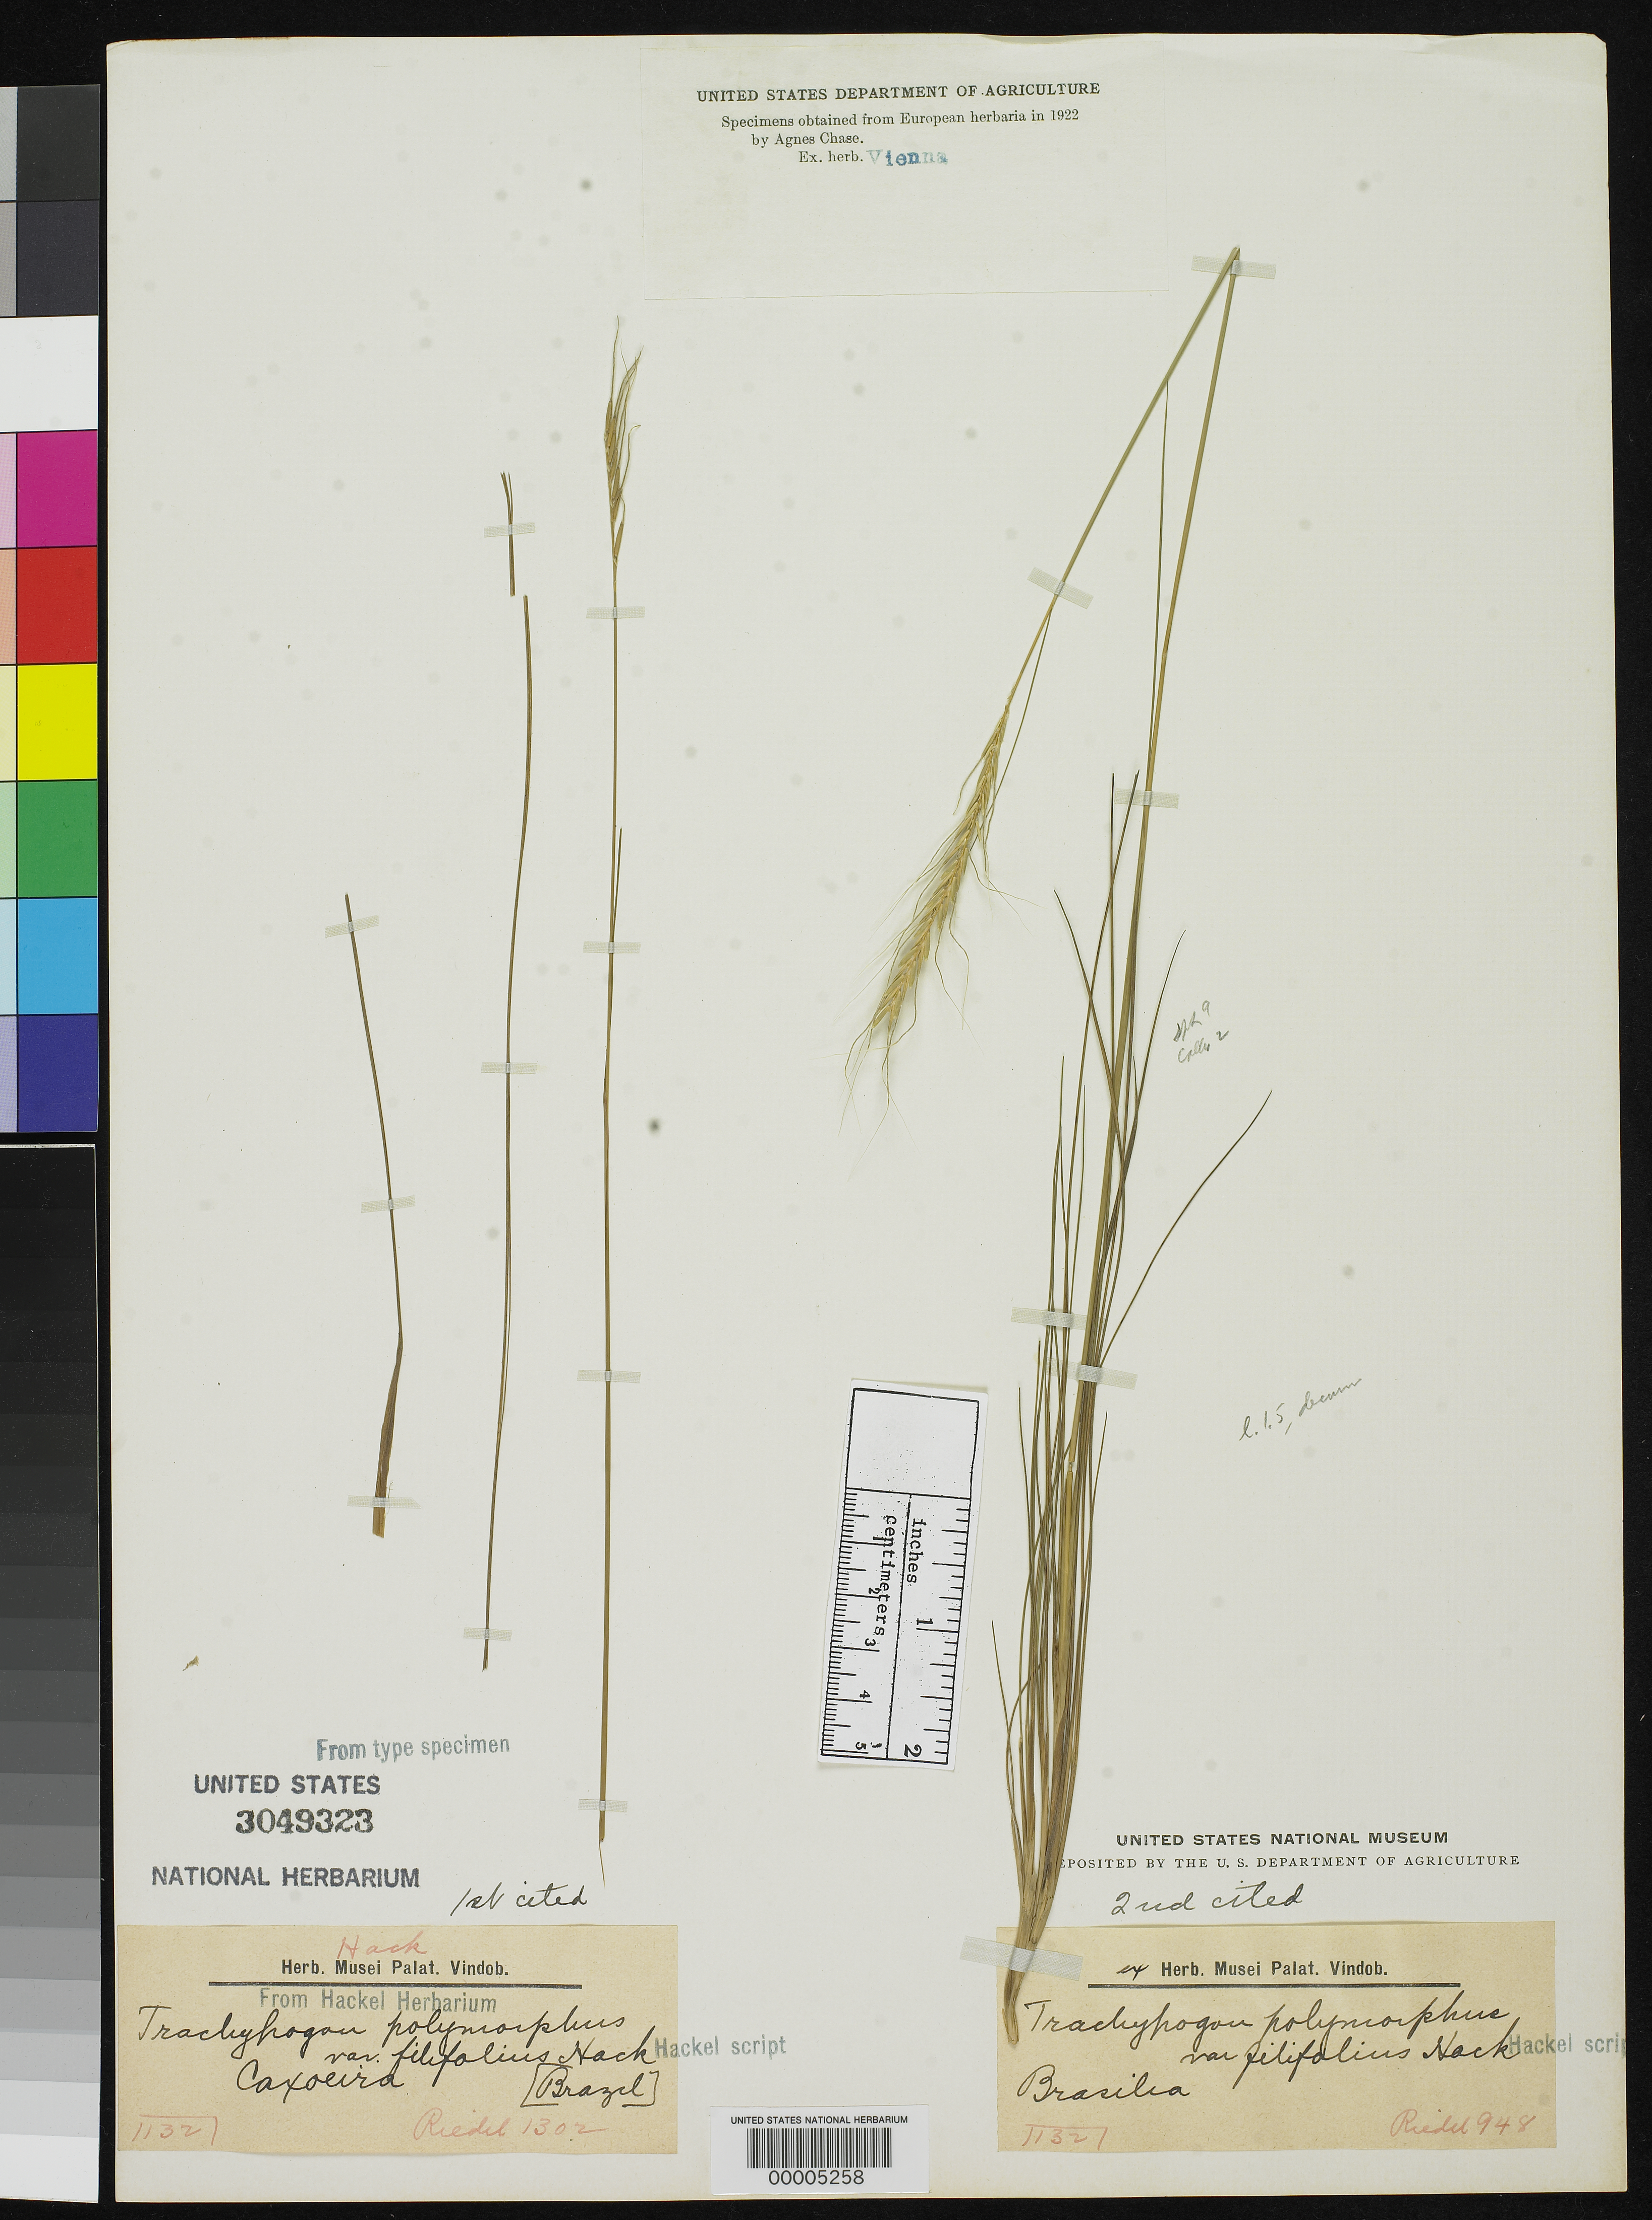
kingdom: Plantae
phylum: Tracheophyta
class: Liliopsida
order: Poales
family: Poaceae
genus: Trachypogon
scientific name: Trachypogon polymorphus var. filifolius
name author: Hack. in Mart.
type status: Type Fragment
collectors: L. Riedel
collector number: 1302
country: Brazil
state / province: Ceará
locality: Caxoeira.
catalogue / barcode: US 3049323